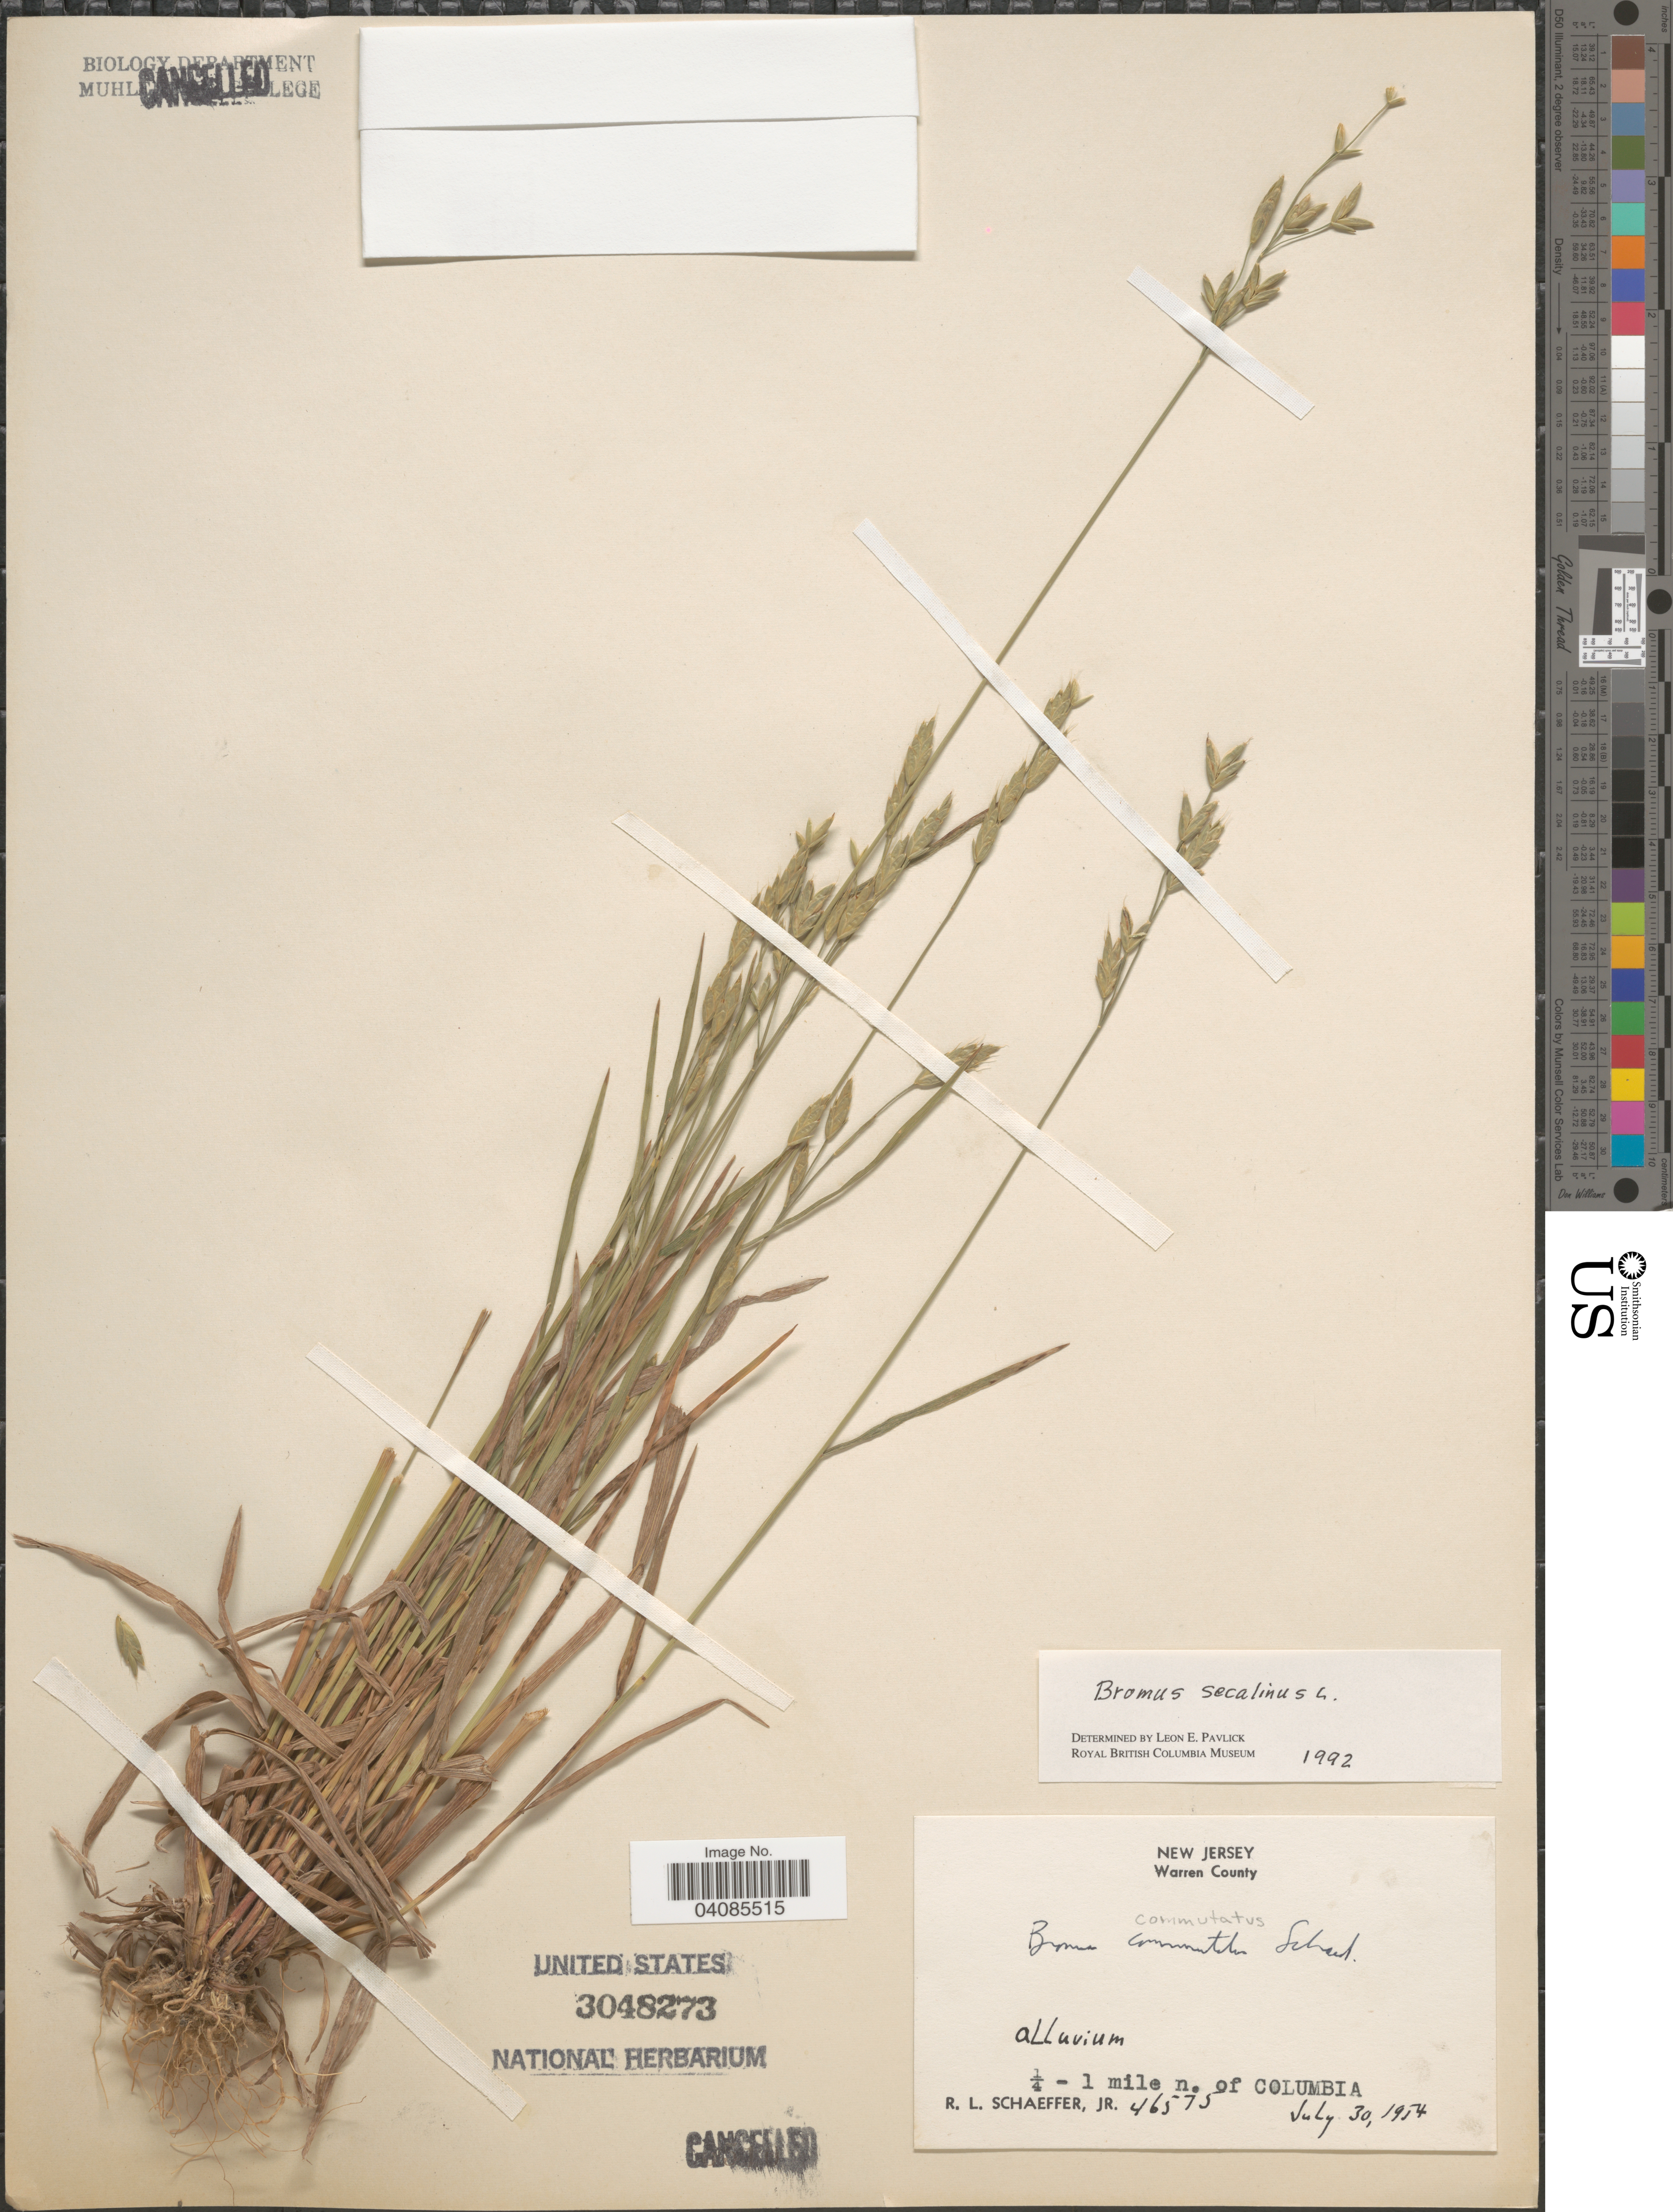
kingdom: Plantae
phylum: Tracheophyta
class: Liliopsida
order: Poales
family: Poaceae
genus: Bromus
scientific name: Bromus secalinus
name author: L.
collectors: R. L. Schaeffer Jr.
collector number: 46575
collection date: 1954-07-30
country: United States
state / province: New Jersey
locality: Warren County. ¼ - 1 mile n. of Columbia.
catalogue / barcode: US 3048273